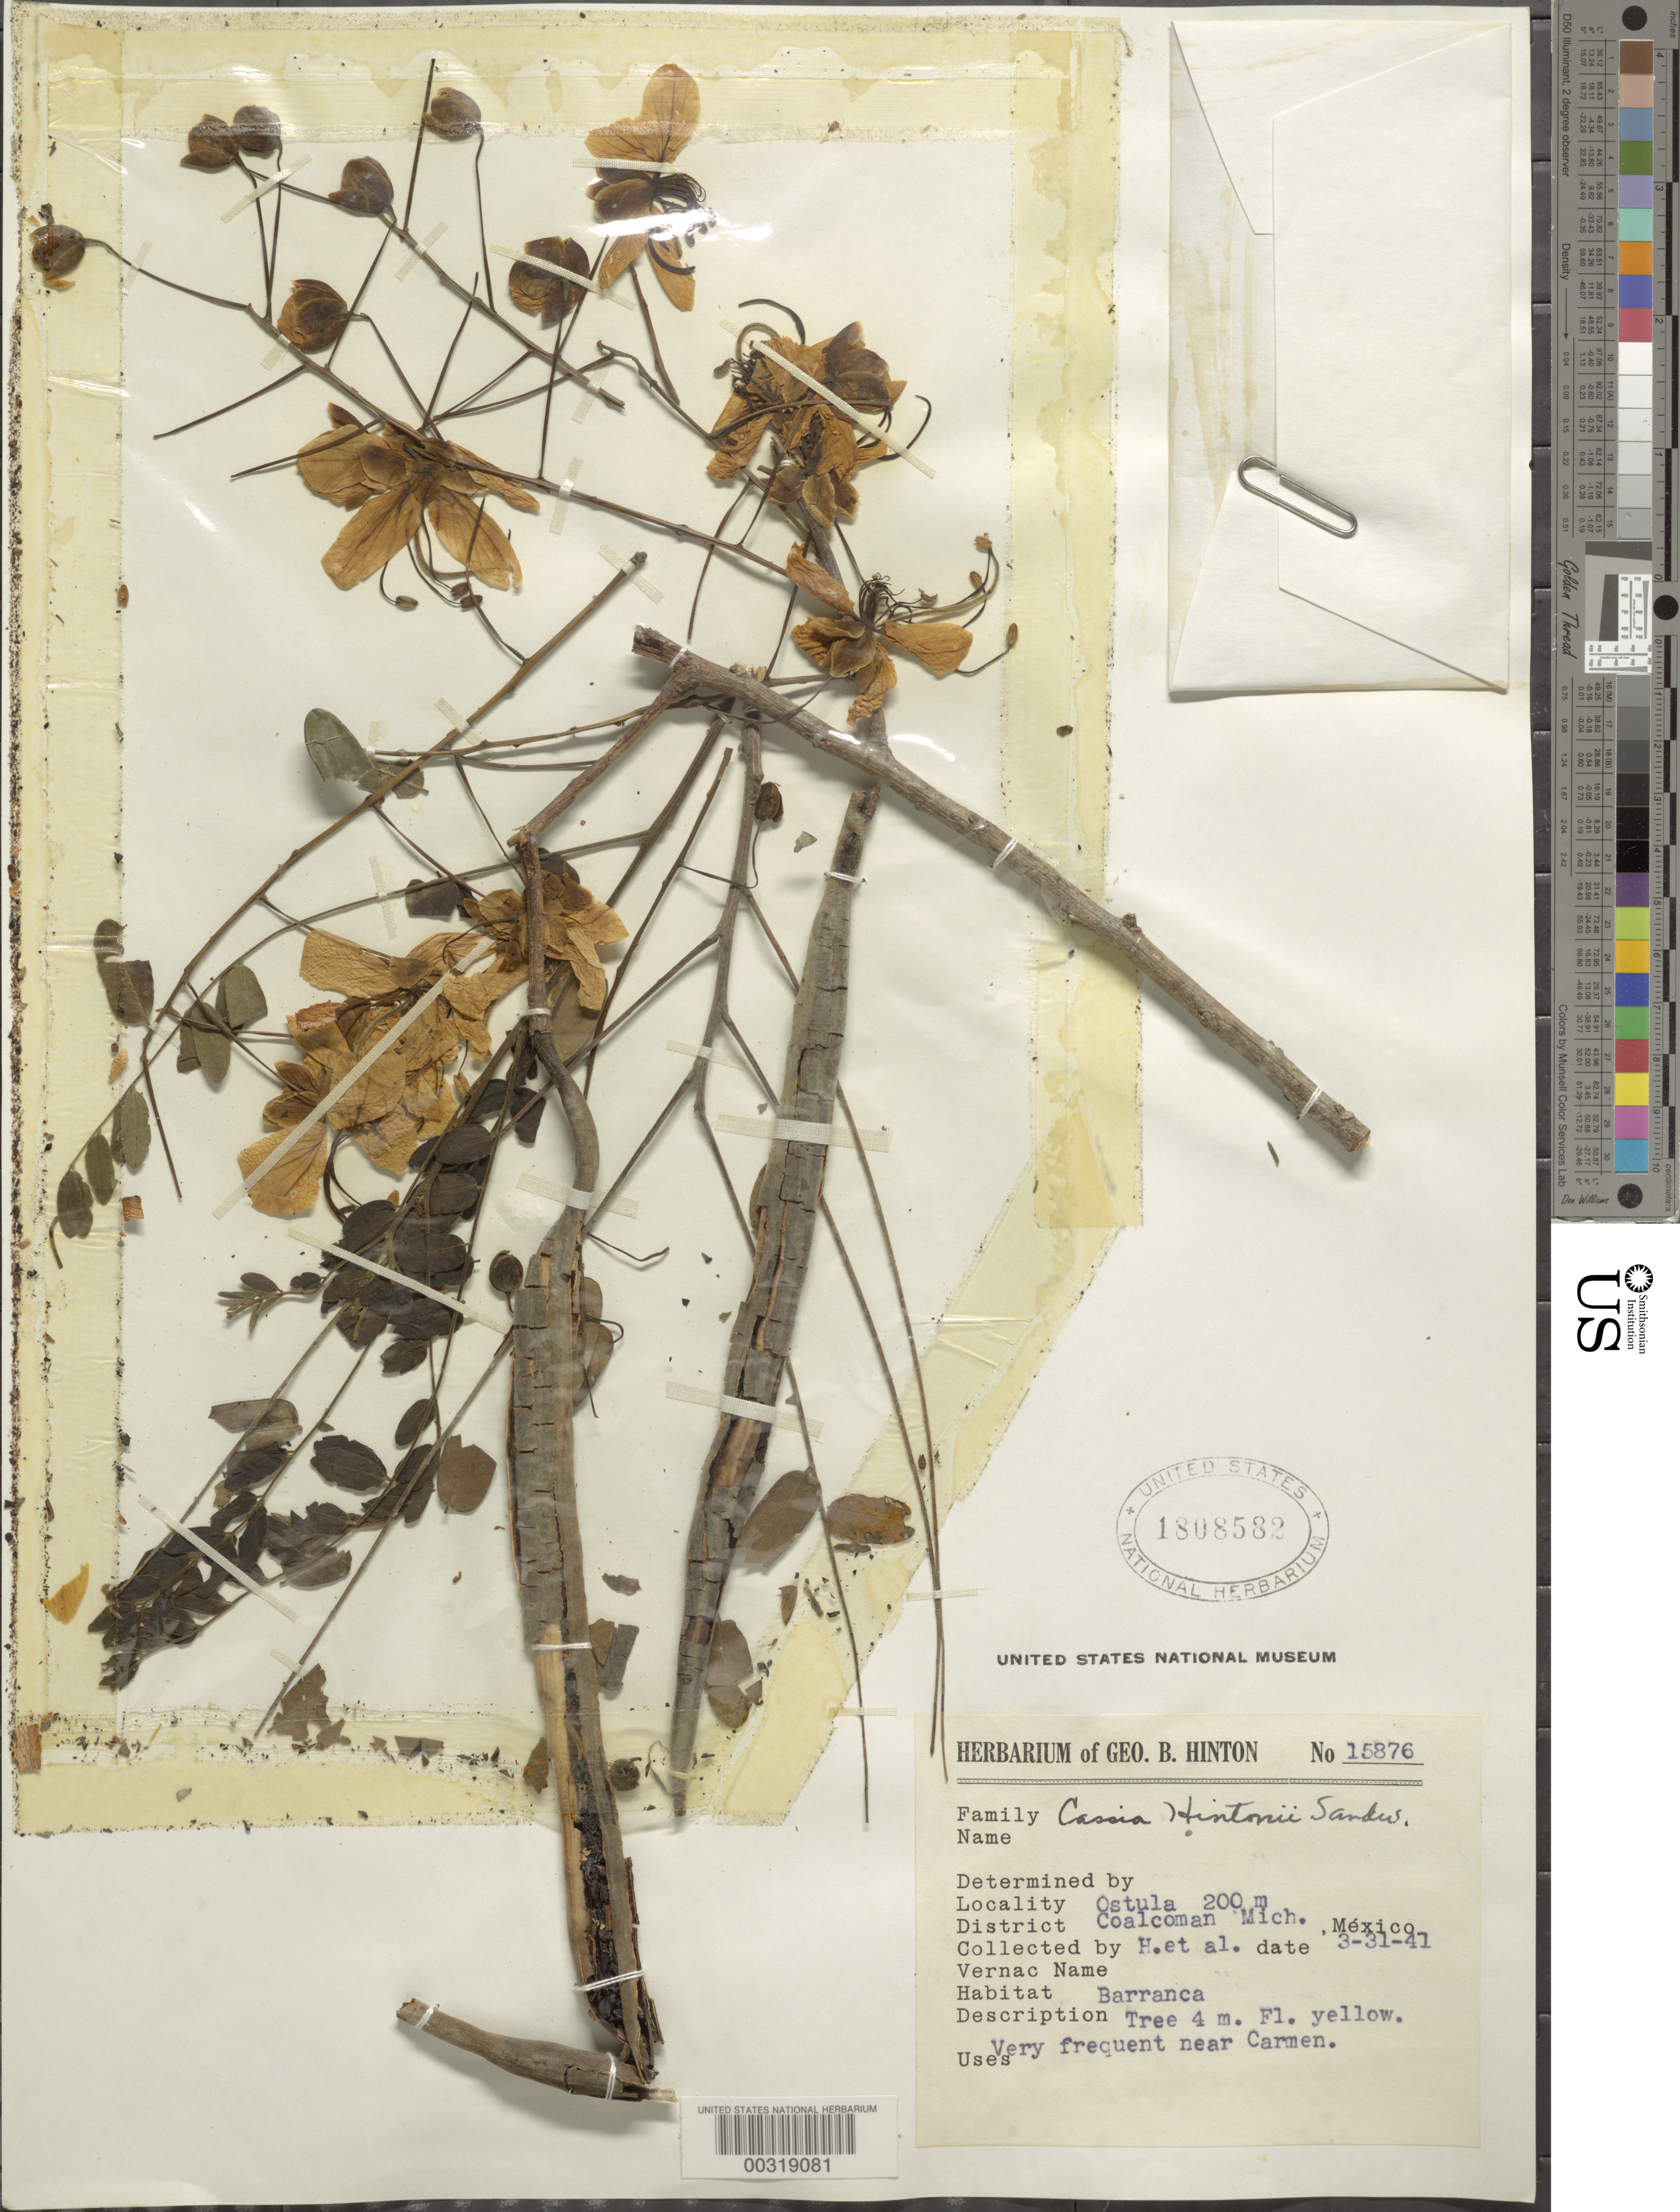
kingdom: Plantae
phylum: Tracheophyta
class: Magnoliopsida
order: Fabales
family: Fabaceae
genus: Cassia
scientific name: Cassia hintoni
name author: Sandwith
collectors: G. B. Hinton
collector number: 15876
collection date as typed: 31 Mar 1941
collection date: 1941-03-31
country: Mexico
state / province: Michoacán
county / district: Coalcomán De Vazquez Pallares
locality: Coalcomán Mun. (?), Ostula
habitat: Barranca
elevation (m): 200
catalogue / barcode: US 1808582